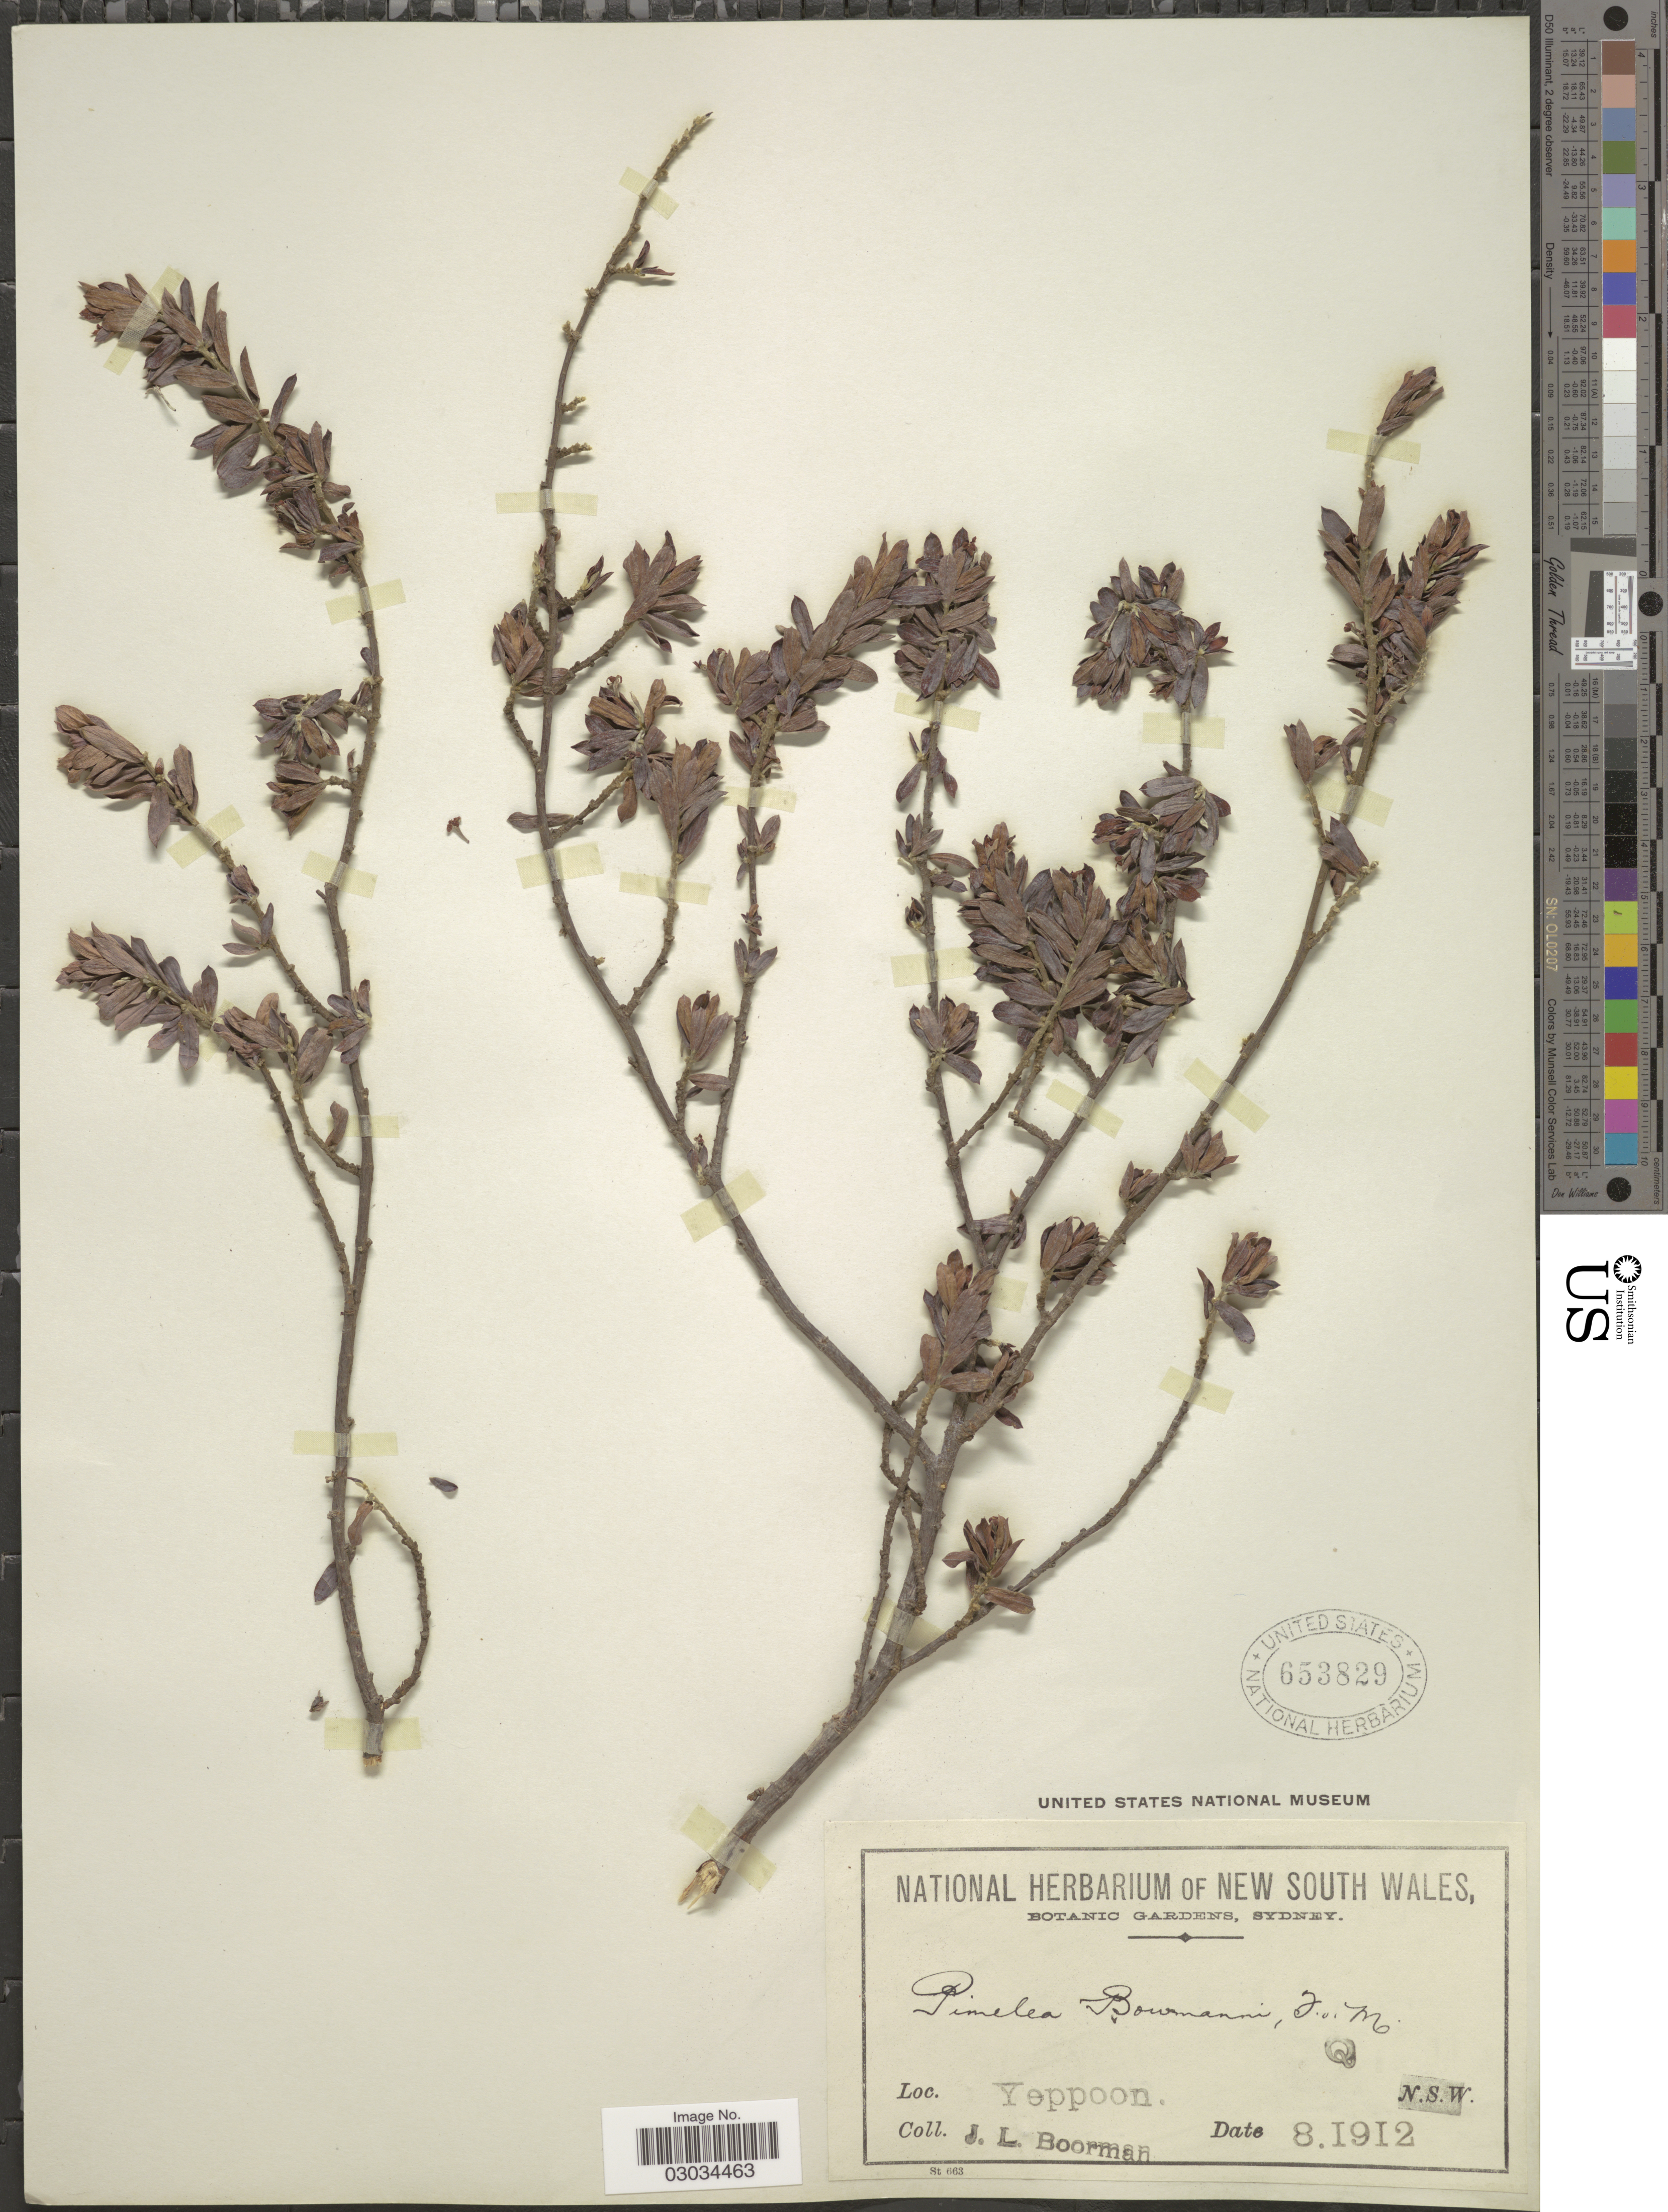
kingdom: Plantae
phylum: Tracheophyta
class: Magnoliopsida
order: Malvales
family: Thymelaeaceae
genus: Pimelea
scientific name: Pimelea bowmanii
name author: F. Muell. ex Benth.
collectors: J. Boorman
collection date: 1912-08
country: Australia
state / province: New South Wales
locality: Yeppoon. N. S. W.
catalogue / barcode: US 653829